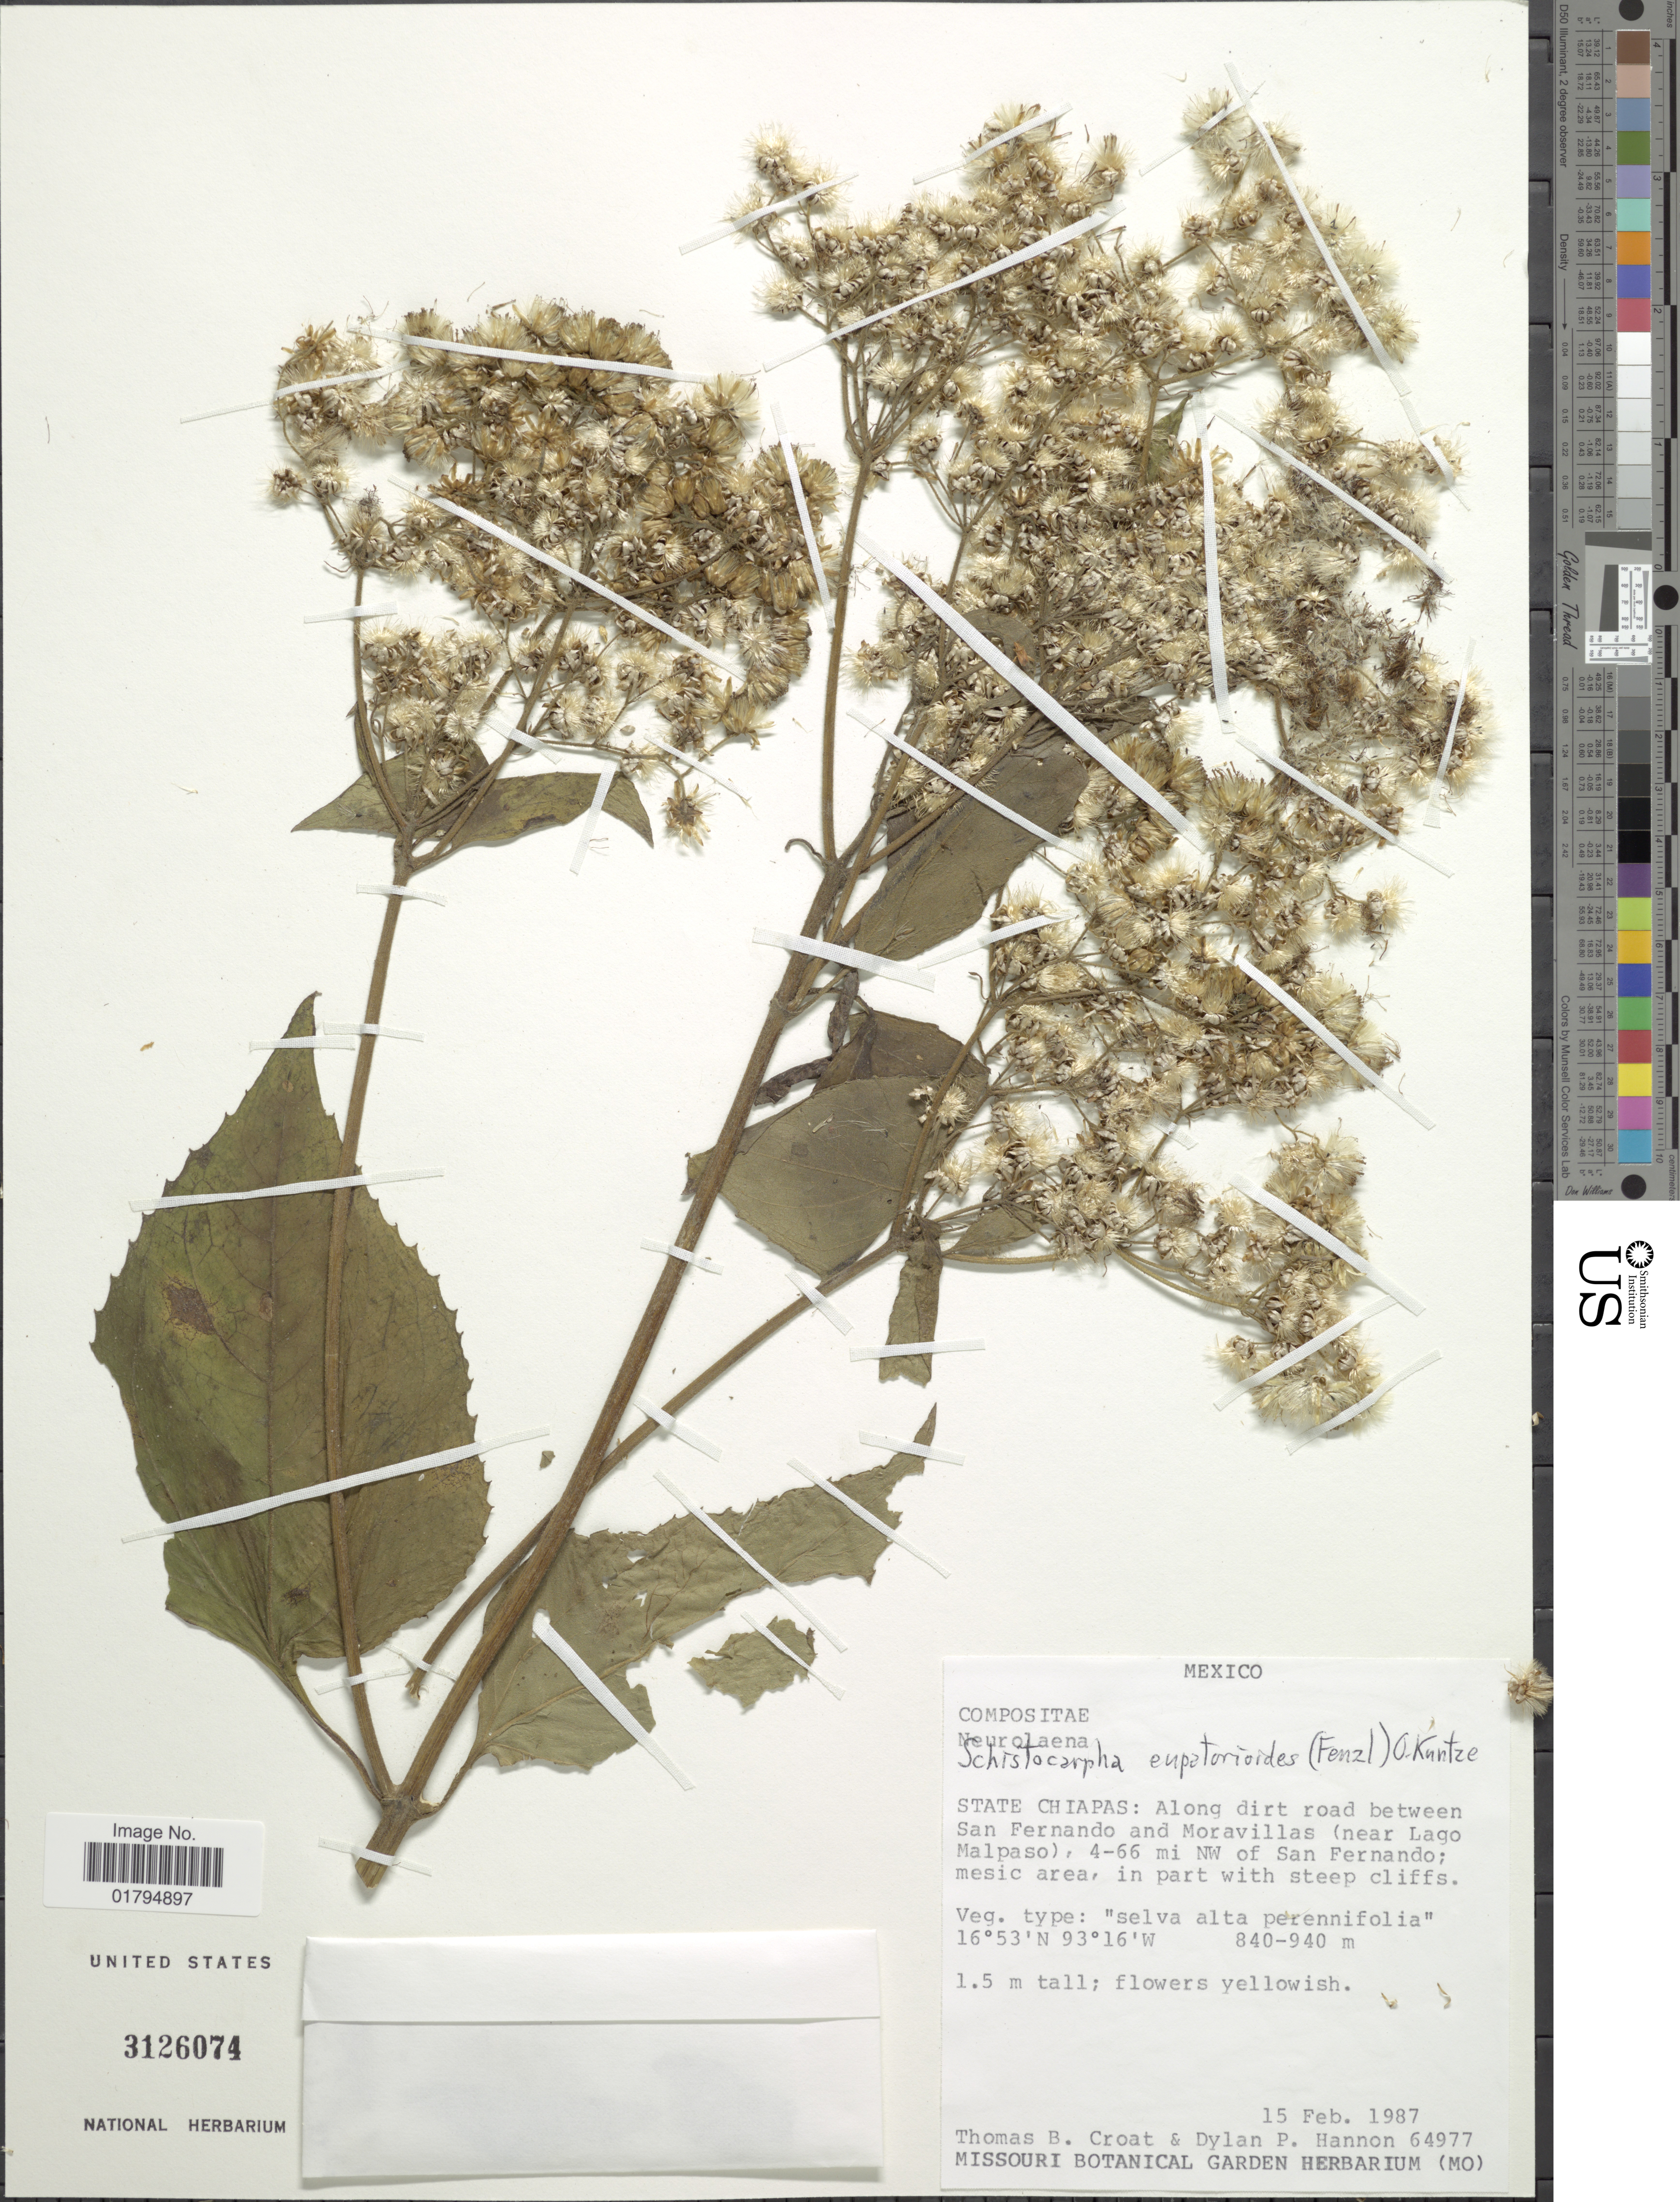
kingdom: Plantae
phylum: Tracheophyta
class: Magnoliopsida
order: Asterales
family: Asteraceae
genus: Schistocarpha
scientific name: Schistocarpha eupatorioides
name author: (Fenzl) Kuntze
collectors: T. B. Croat & D. Hannon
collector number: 64977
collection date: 1987-02-15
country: Mexico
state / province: Chiapas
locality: Along dirt road between San Fernando and Moravillas (near Lago Malpaso), 4-66 mi NW of San Fernando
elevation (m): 840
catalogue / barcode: US 3126074